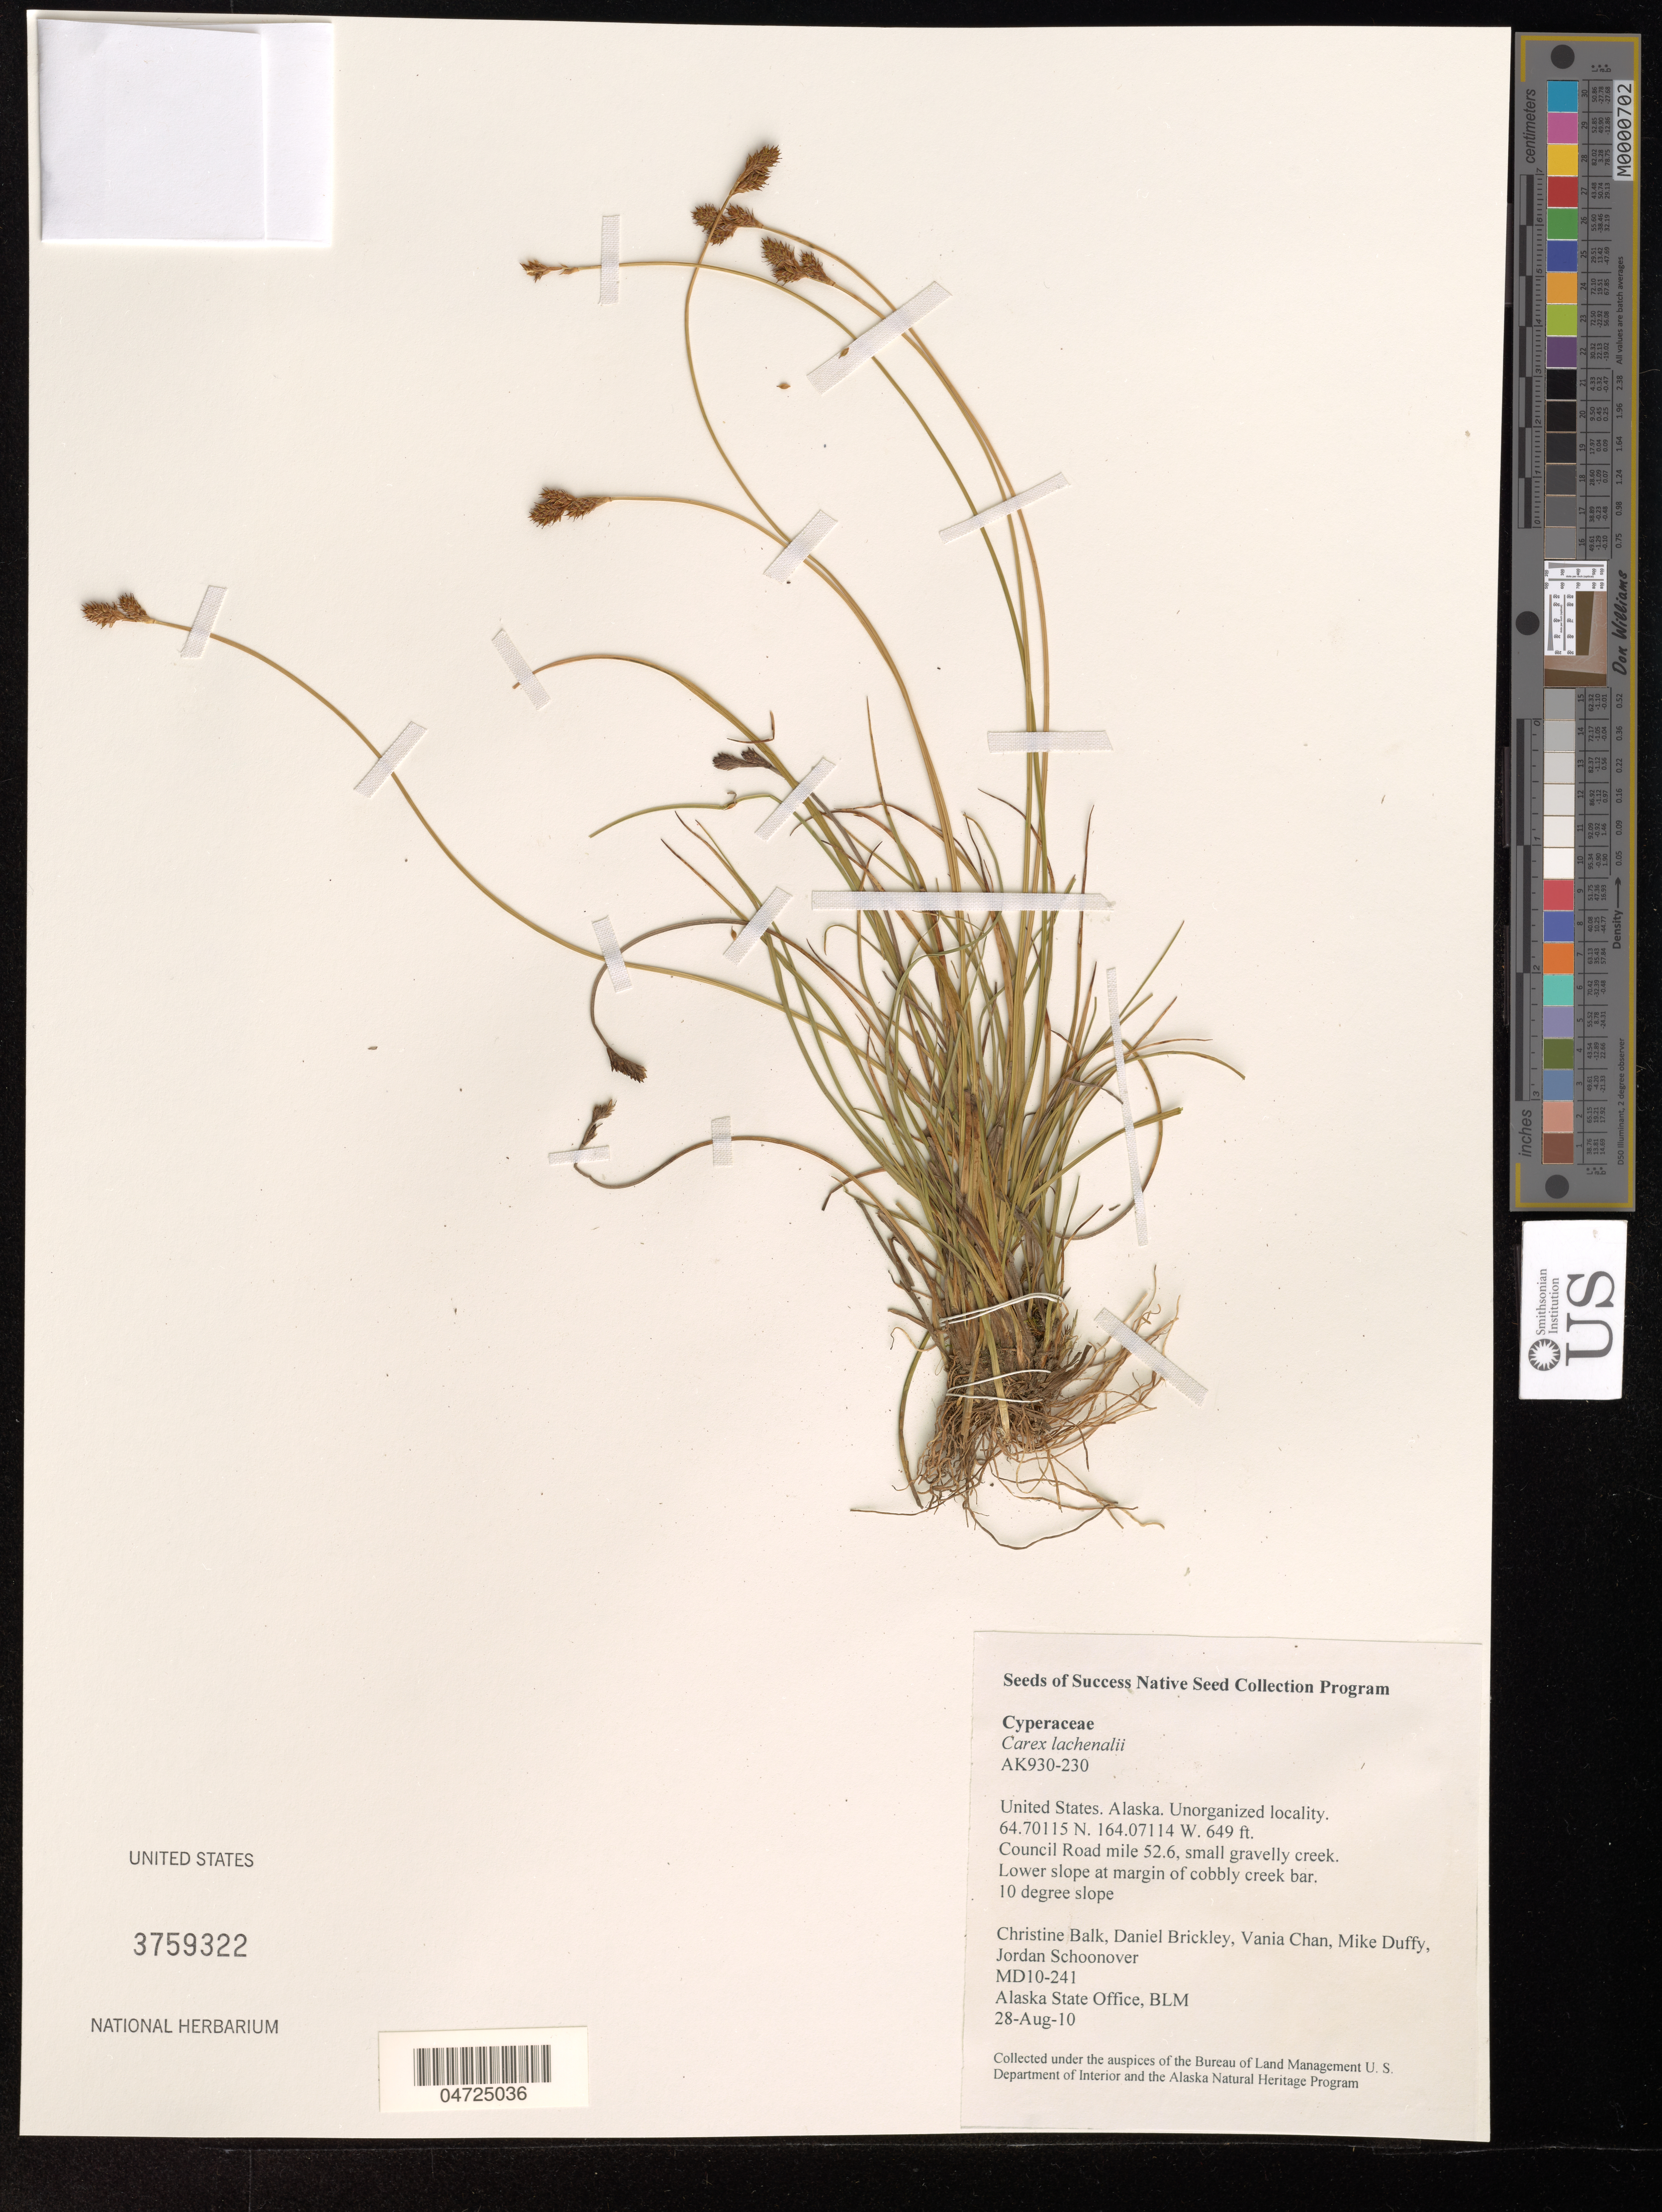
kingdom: Plantae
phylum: Tracheophyta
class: Liliopsida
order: Poales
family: Cyperaceae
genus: Carex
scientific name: Carex lachenalii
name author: Schkuhr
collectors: C. Balk, D. Brickley, V. Chan & M. Duffy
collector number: MD10-241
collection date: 2010-08-28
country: United States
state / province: Alaska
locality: Council Road mile 52.6.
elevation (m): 198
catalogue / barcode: US 3759322